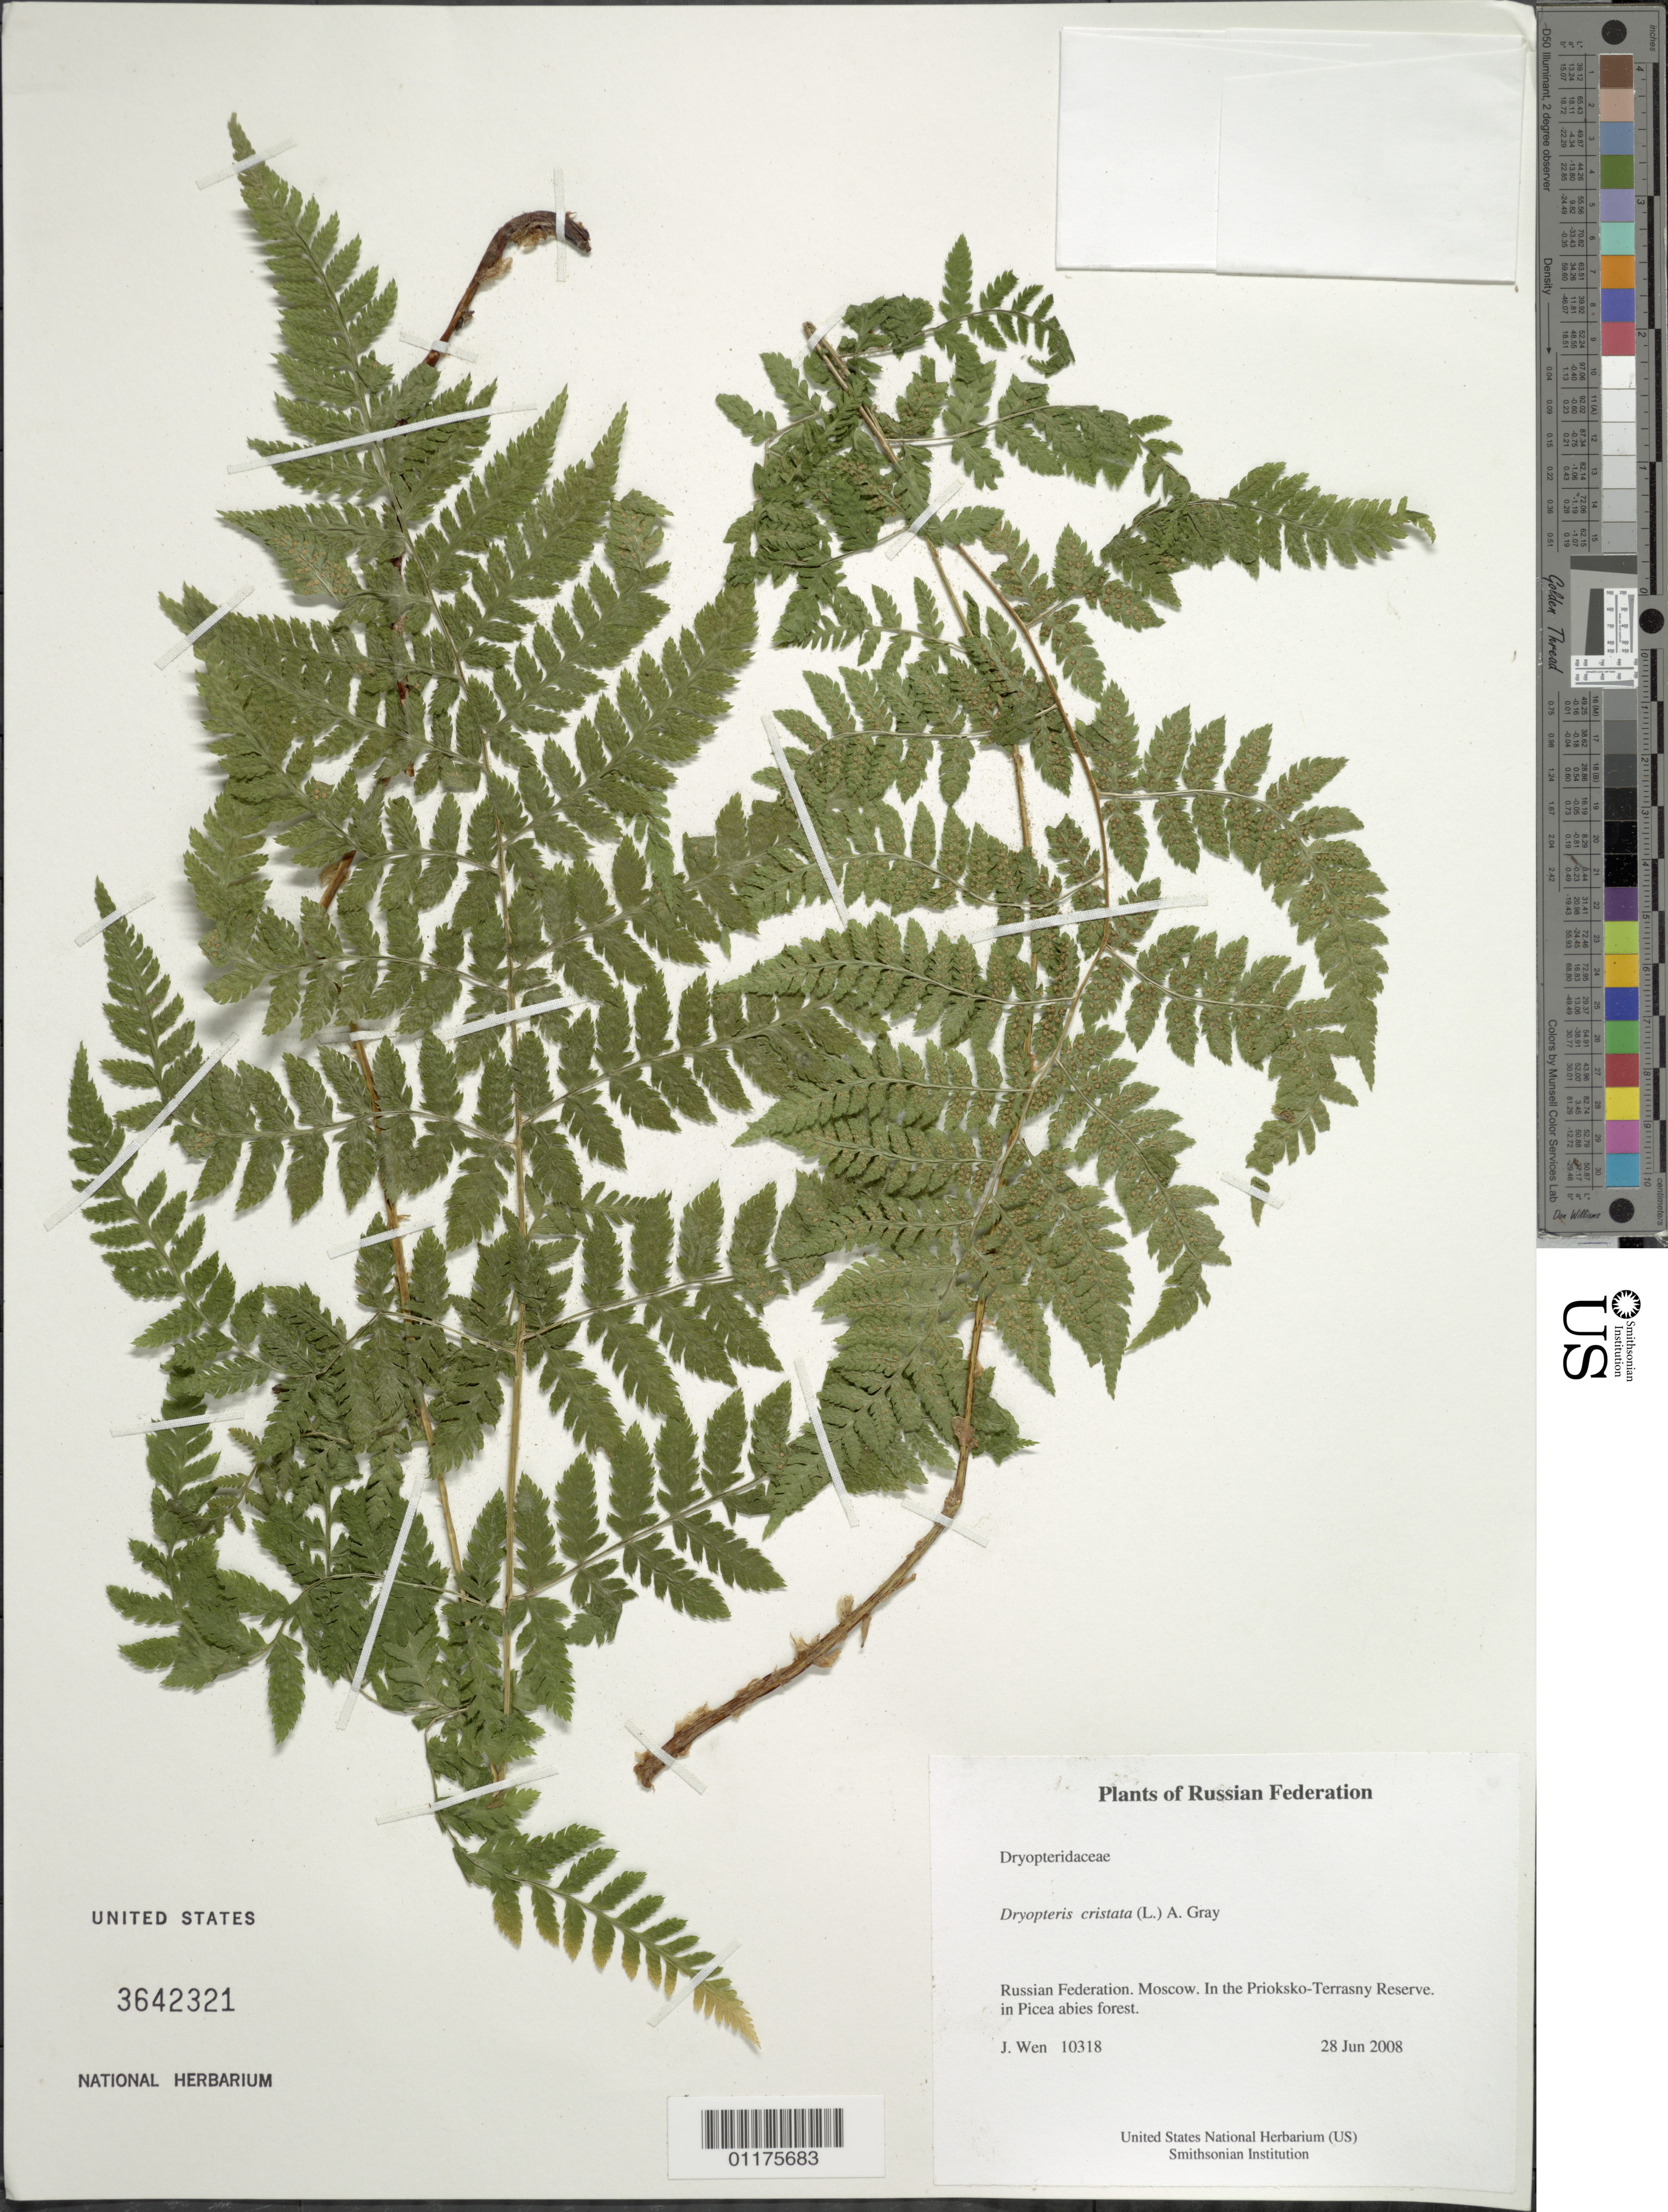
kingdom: Plantae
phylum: Tracheophyta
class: Polypodiopsida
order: Polypodiales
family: Dryopteridaceae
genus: Dryopteris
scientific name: Dryopteris cristata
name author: (L.) A. Gray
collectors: J. Wen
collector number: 10318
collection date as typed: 28 Jun 2008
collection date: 2008-06-28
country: Russian Federation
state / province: Moscow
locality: In the Prioksko-Terrasny Reserve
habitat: In Picea abies forest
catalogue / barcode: US 3642321